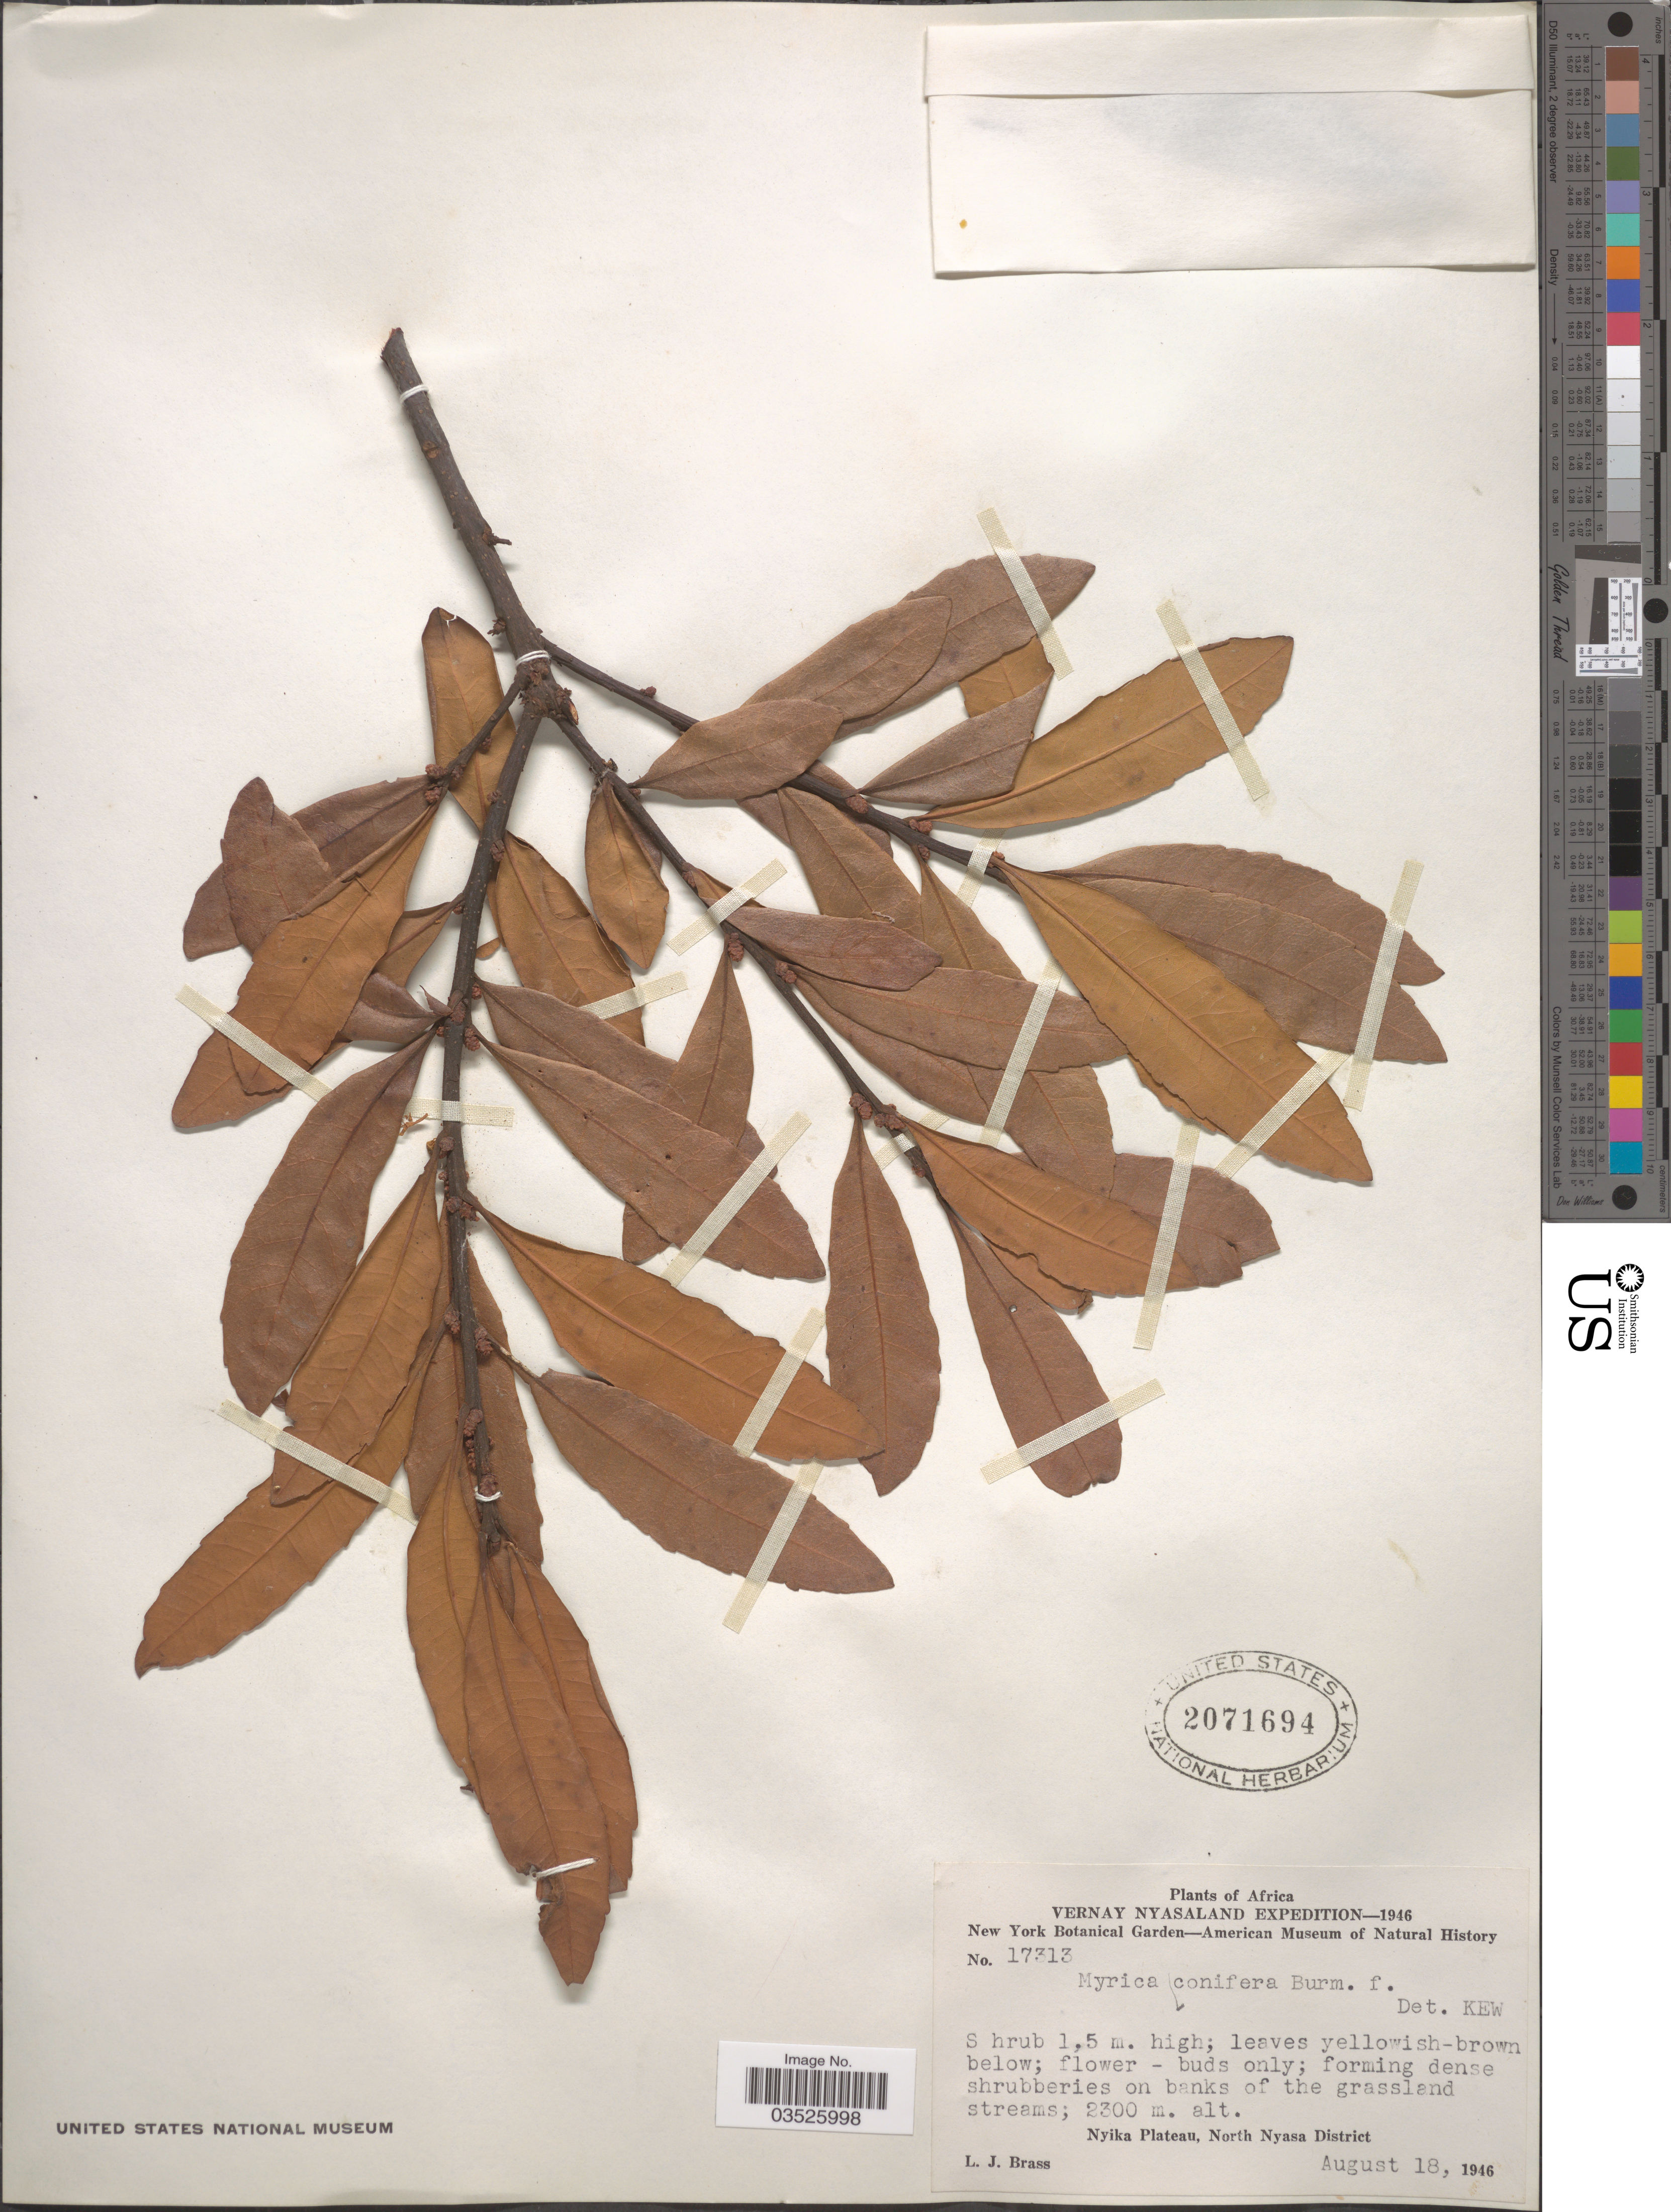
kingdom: Plantae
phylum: Tracheophyta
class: Magnoliopsida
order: Fagales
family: Myricaceae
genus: Morella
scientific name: Morella serrata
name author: (Lam.) Killick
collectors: L. J. Brass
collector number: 17313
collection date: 1946-08-18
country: Malawi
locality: Vernay Nyasaland. Nyika Plateau, North Nyasa District.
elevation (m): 2300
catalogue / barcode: US 2071694